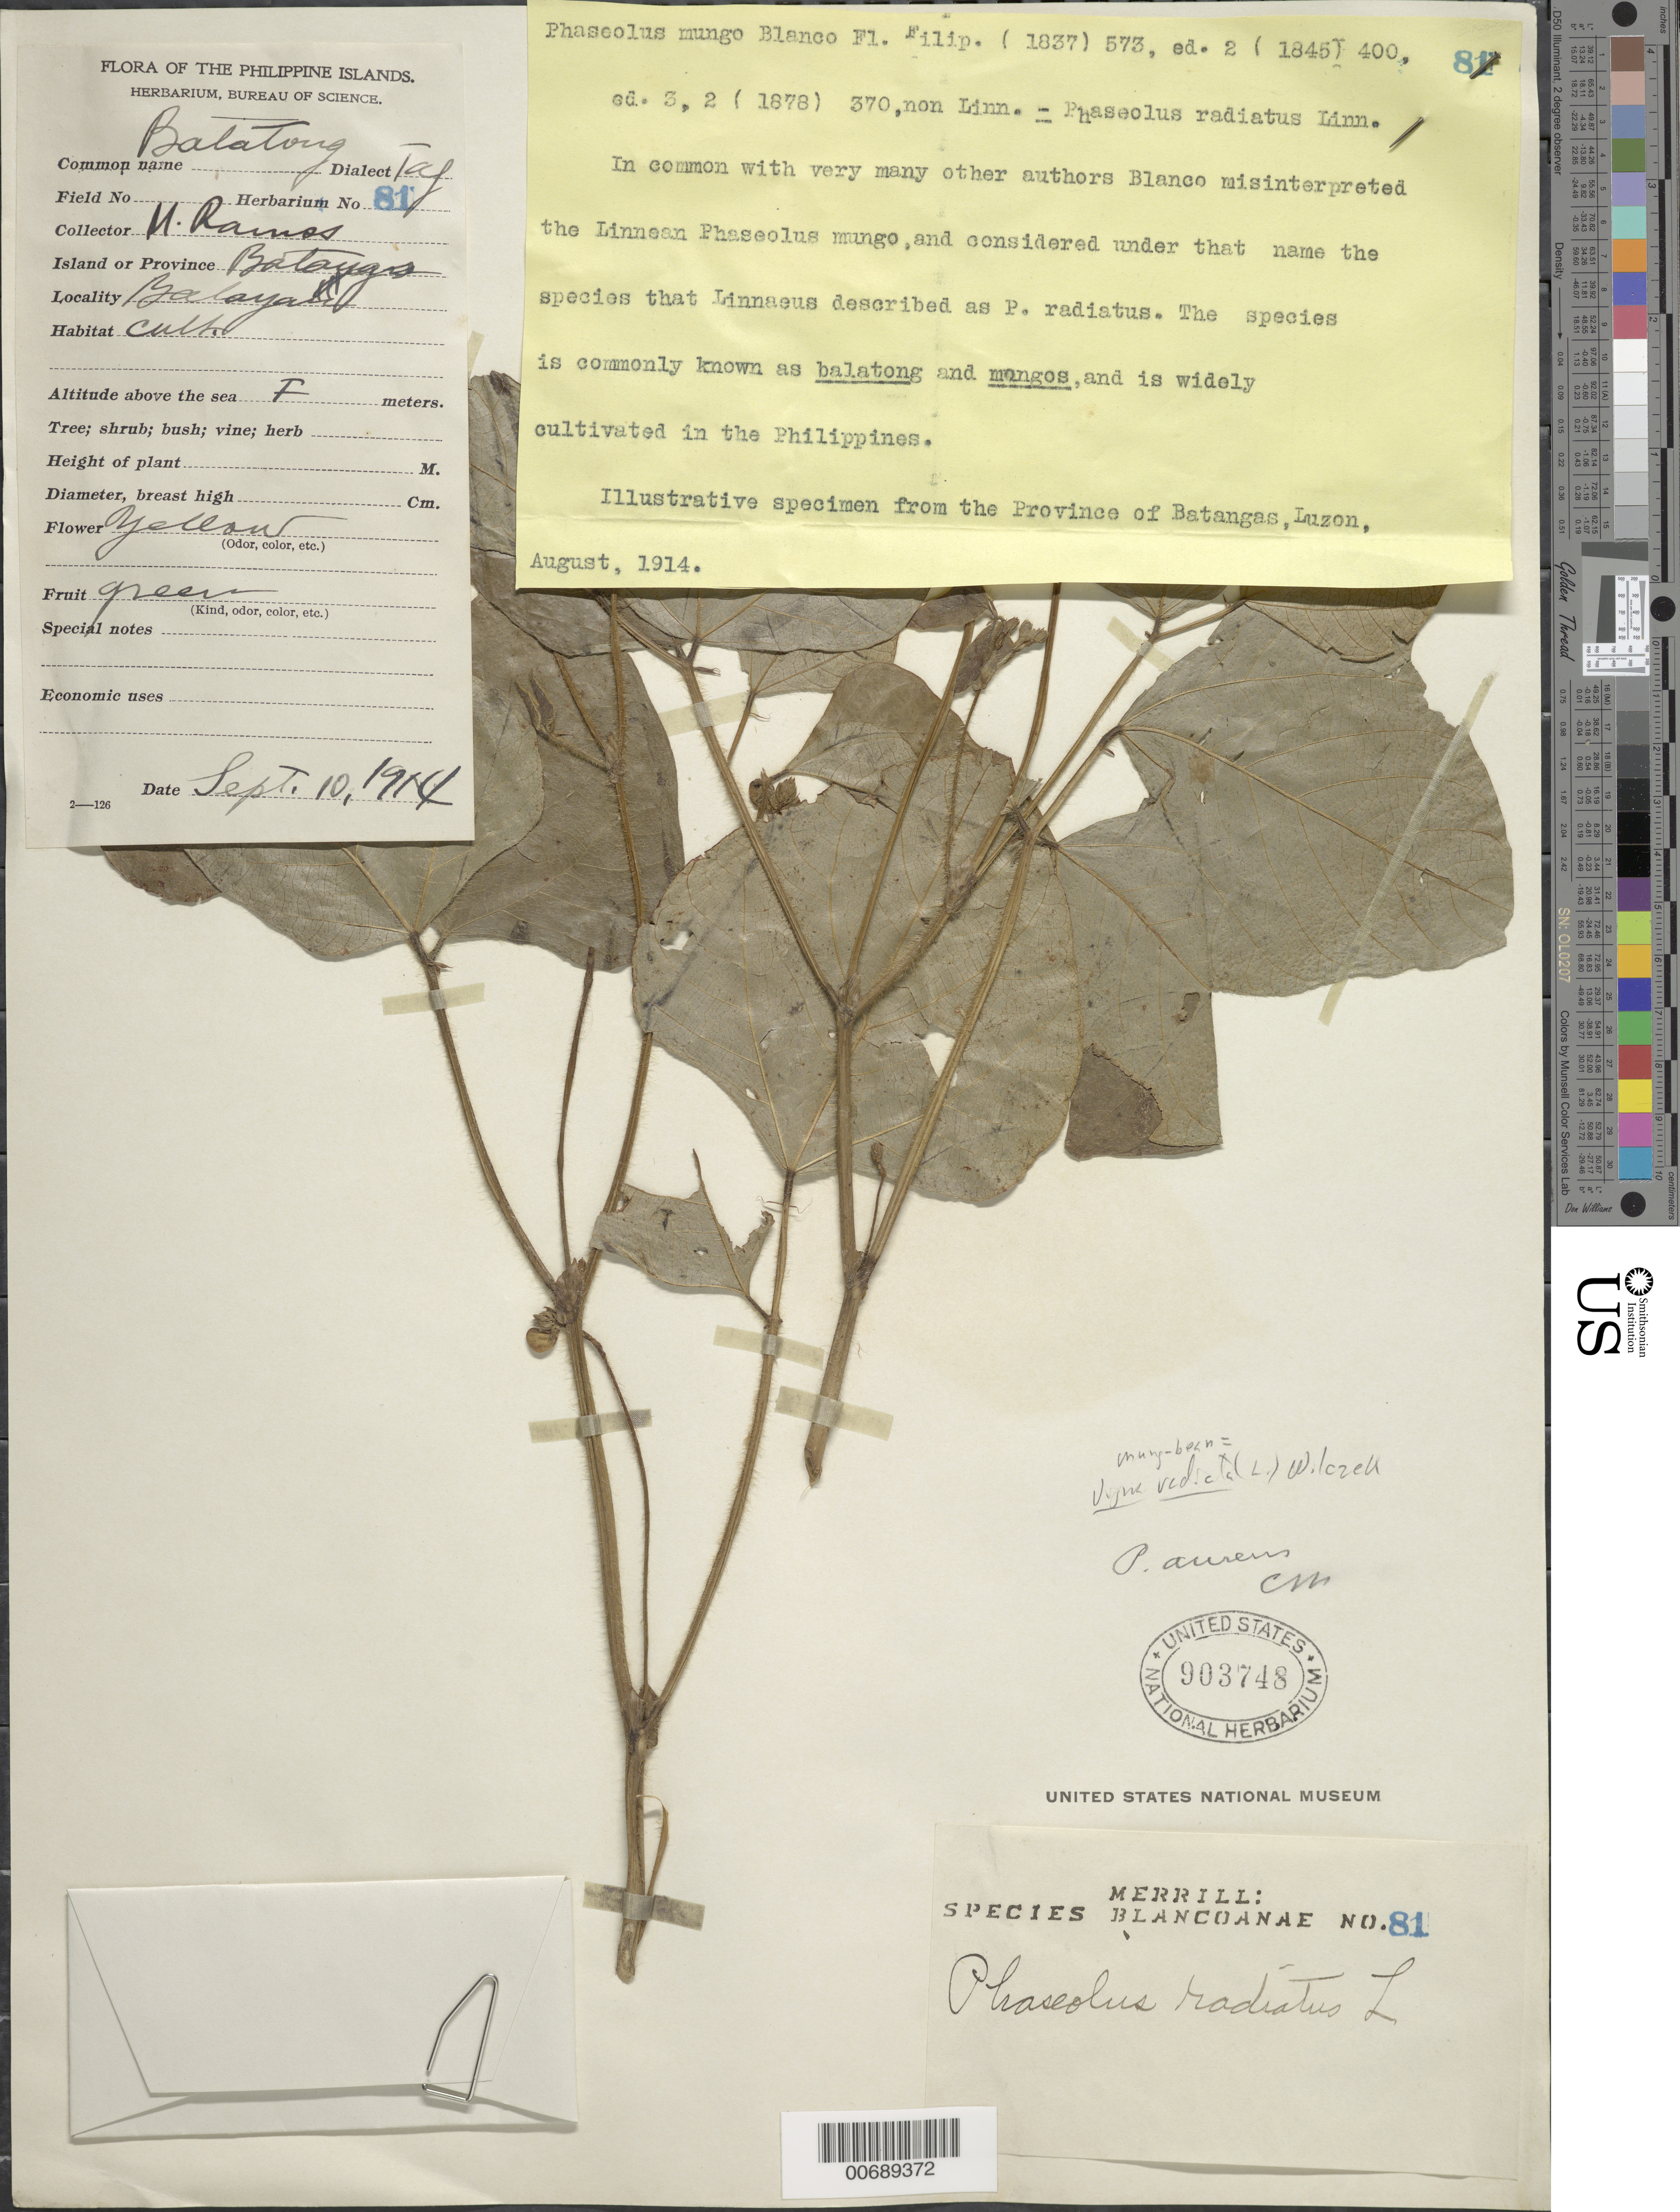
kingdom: Plantae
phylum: Tracheophyta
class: Magnoliopsida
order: Fabales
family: Fabaceae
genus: Vigna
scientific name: Vigna radiata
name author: (L.) R. Wilczek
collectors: M. Ramos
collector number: Sp. Blancoan. 0081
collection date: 1914-08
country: Philippines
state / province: Calabarzon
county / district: Batangas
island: Luzon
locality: Balayan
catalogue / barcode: US 903748